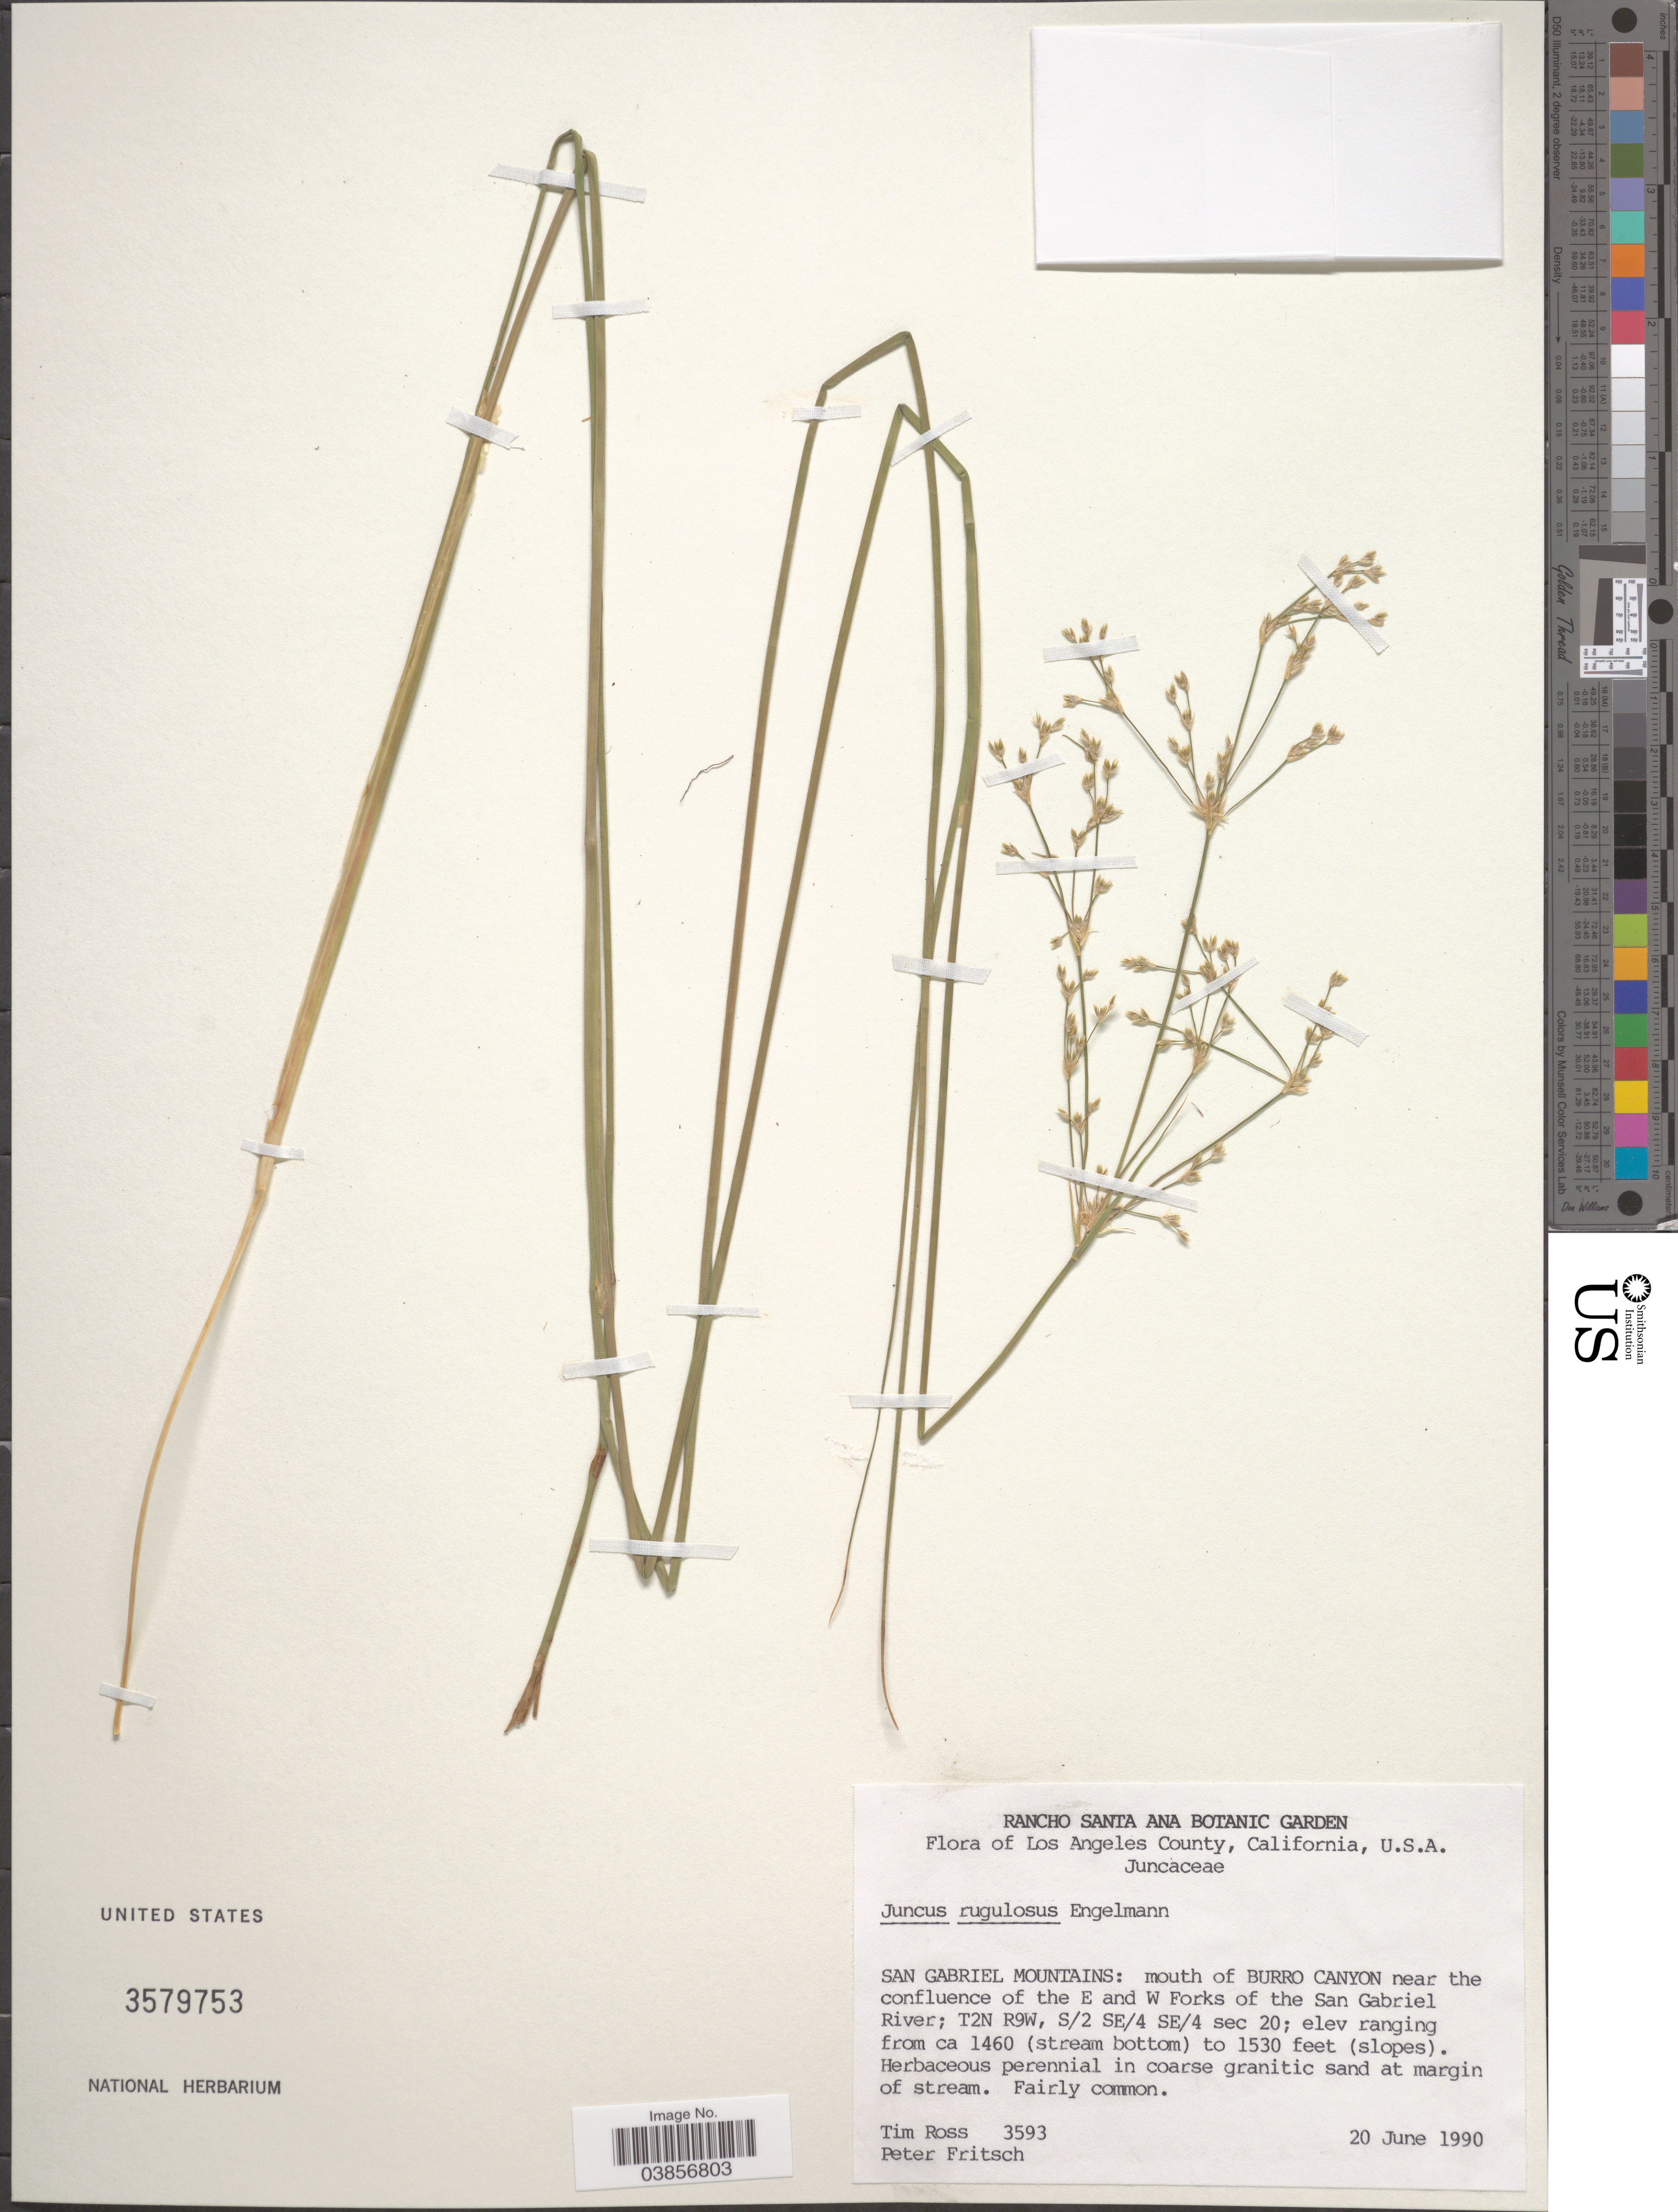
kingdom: Plantae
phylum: Tracheophyta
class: Liliopsida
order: Poales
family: Juncaceae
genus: Juncus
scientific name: Juncus rugulosus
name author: Engelm.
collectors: T. Ross & P. W. Fritsch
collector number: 3593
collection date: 1990-06-20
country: United States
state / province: California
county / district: Los Angeles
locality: Los Angeles County. San Gabriel Mountains: mouth of Burro Canyon near the confluence of the E and W Forks of the San Gabriel River; T2N R9W, S/2 SE/4 SE/4 sec 20.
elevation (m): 445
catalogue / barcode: US 3579753